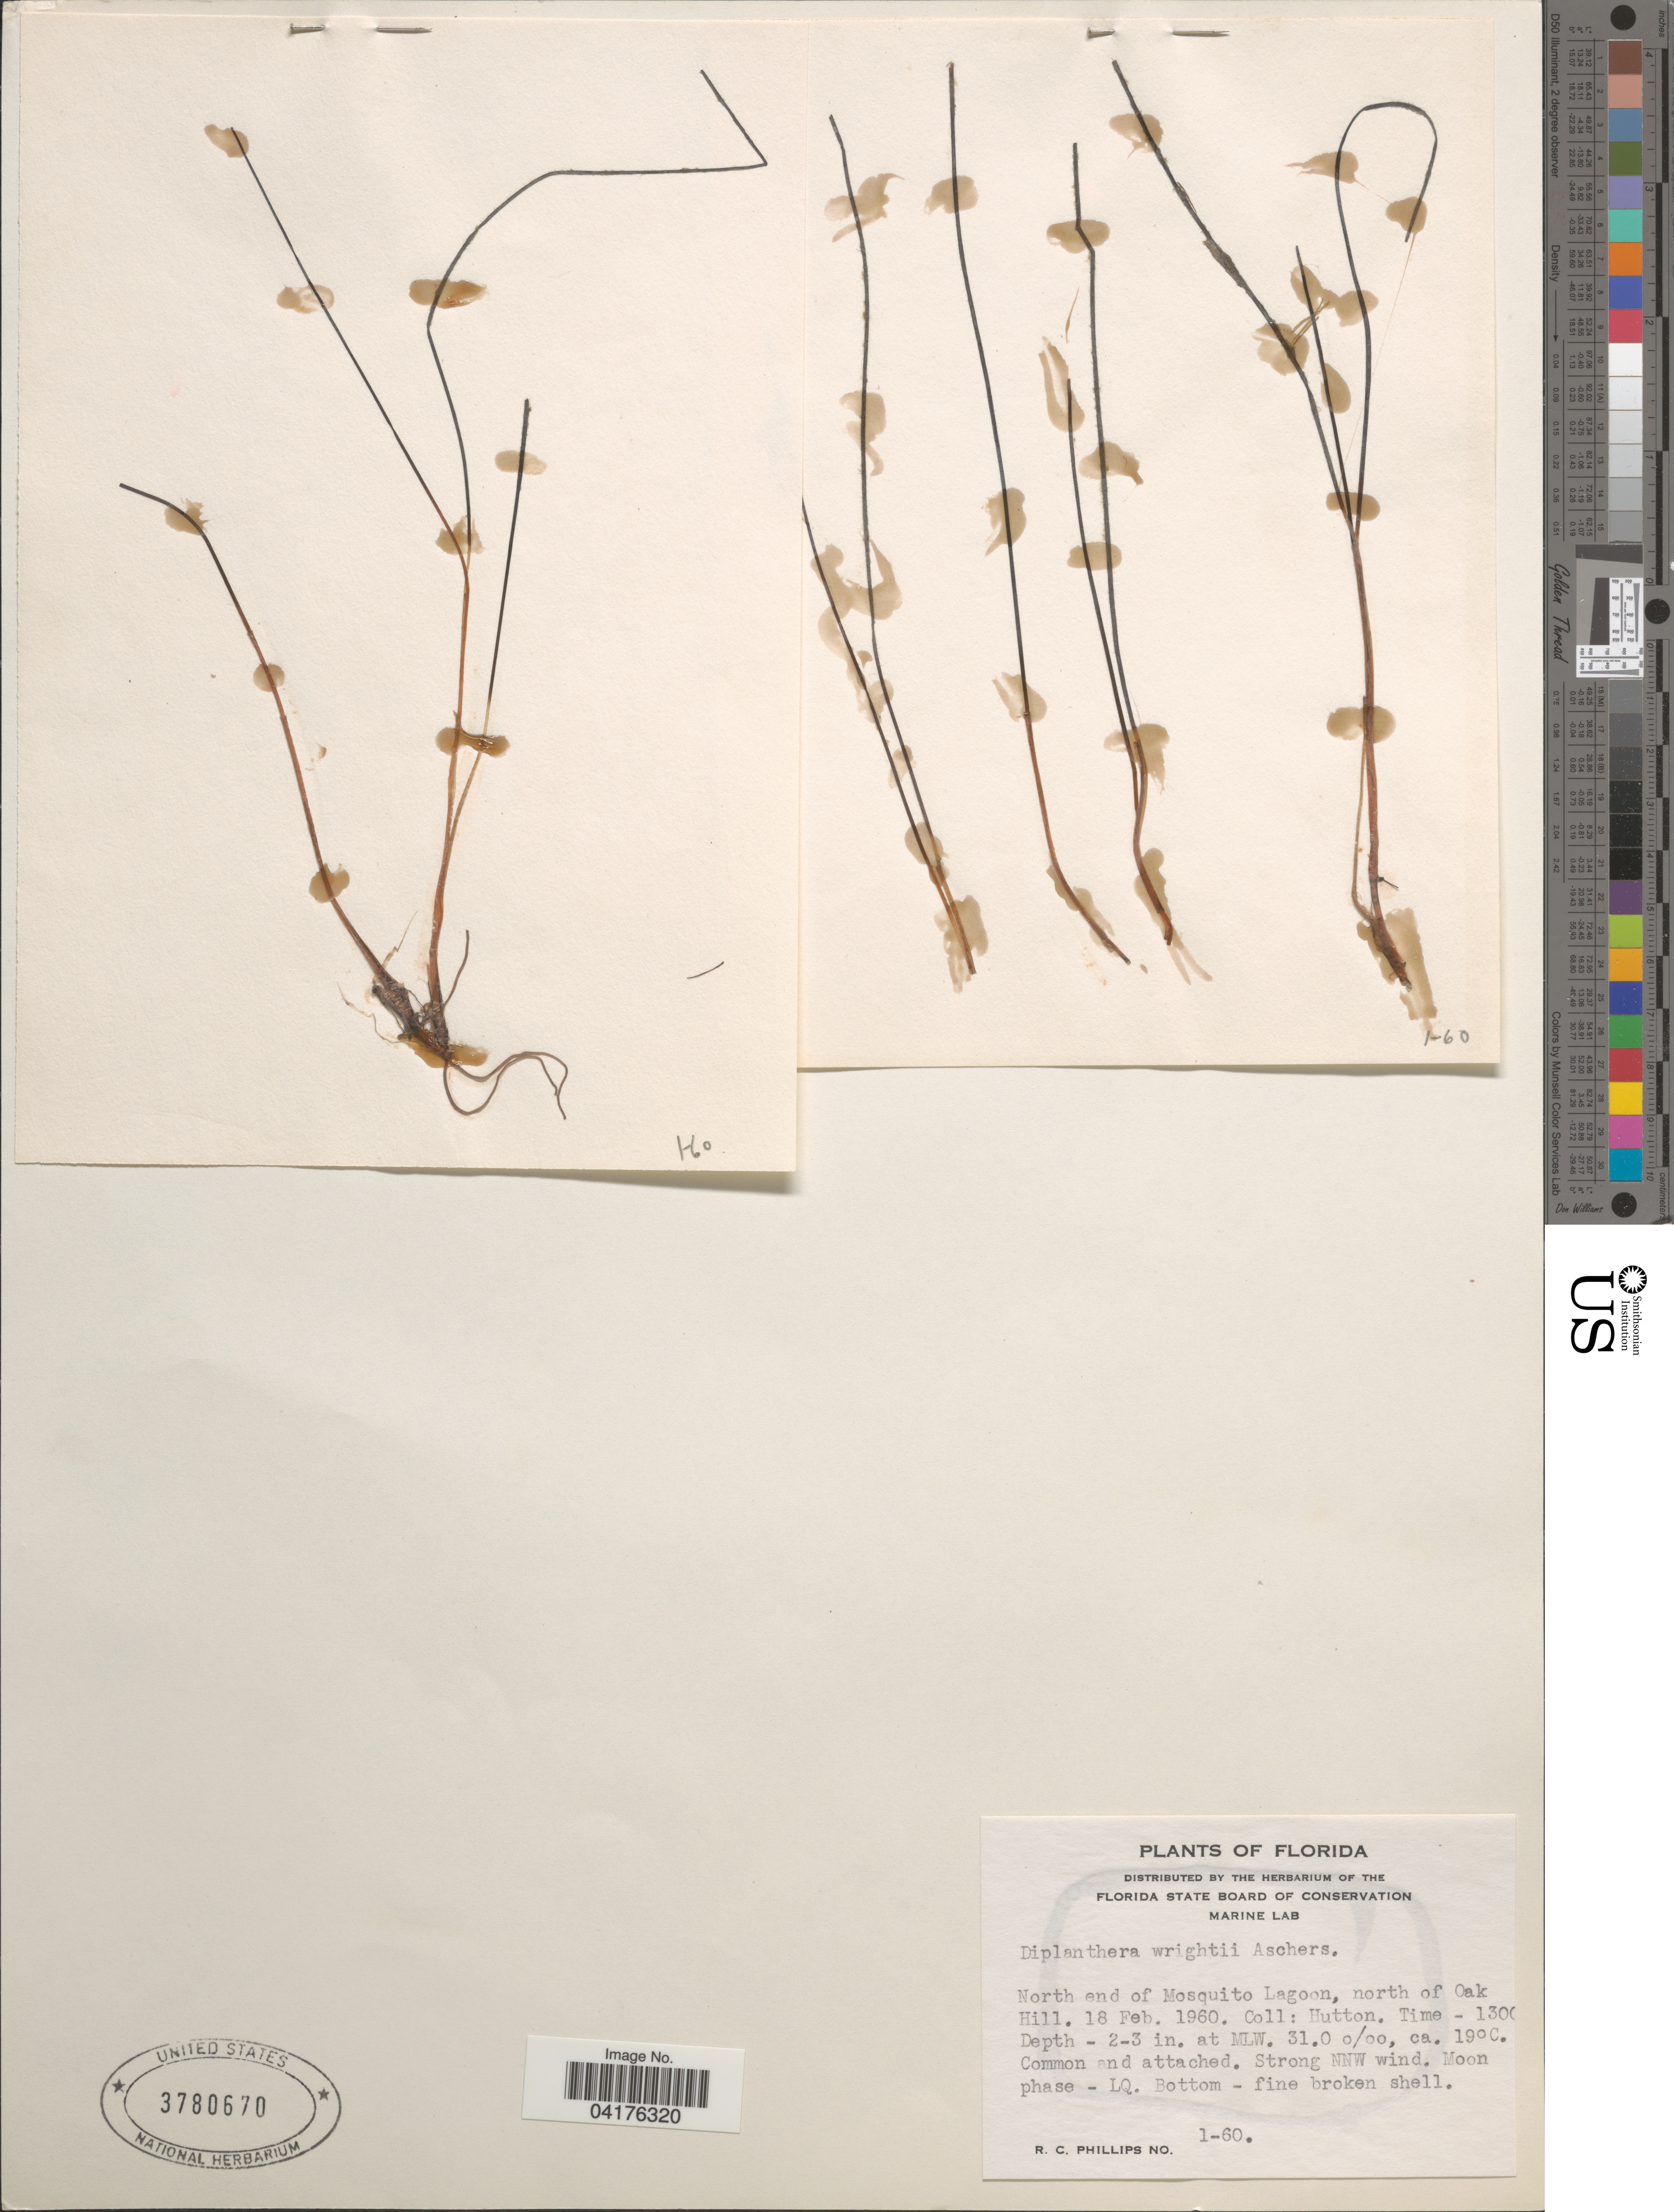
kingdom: Plantae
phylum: Tracheophyta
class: Liliopsida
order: Alismatales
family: Cymodoceaceae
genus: Halodule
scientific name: Halodule wrightii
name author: Asch.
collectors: Hutton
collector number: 1-60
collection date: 1960-02-18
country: United States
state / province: Florida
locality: North end of Mosquito Lagoon, north of Oak Hill.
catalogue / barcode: US 3780670